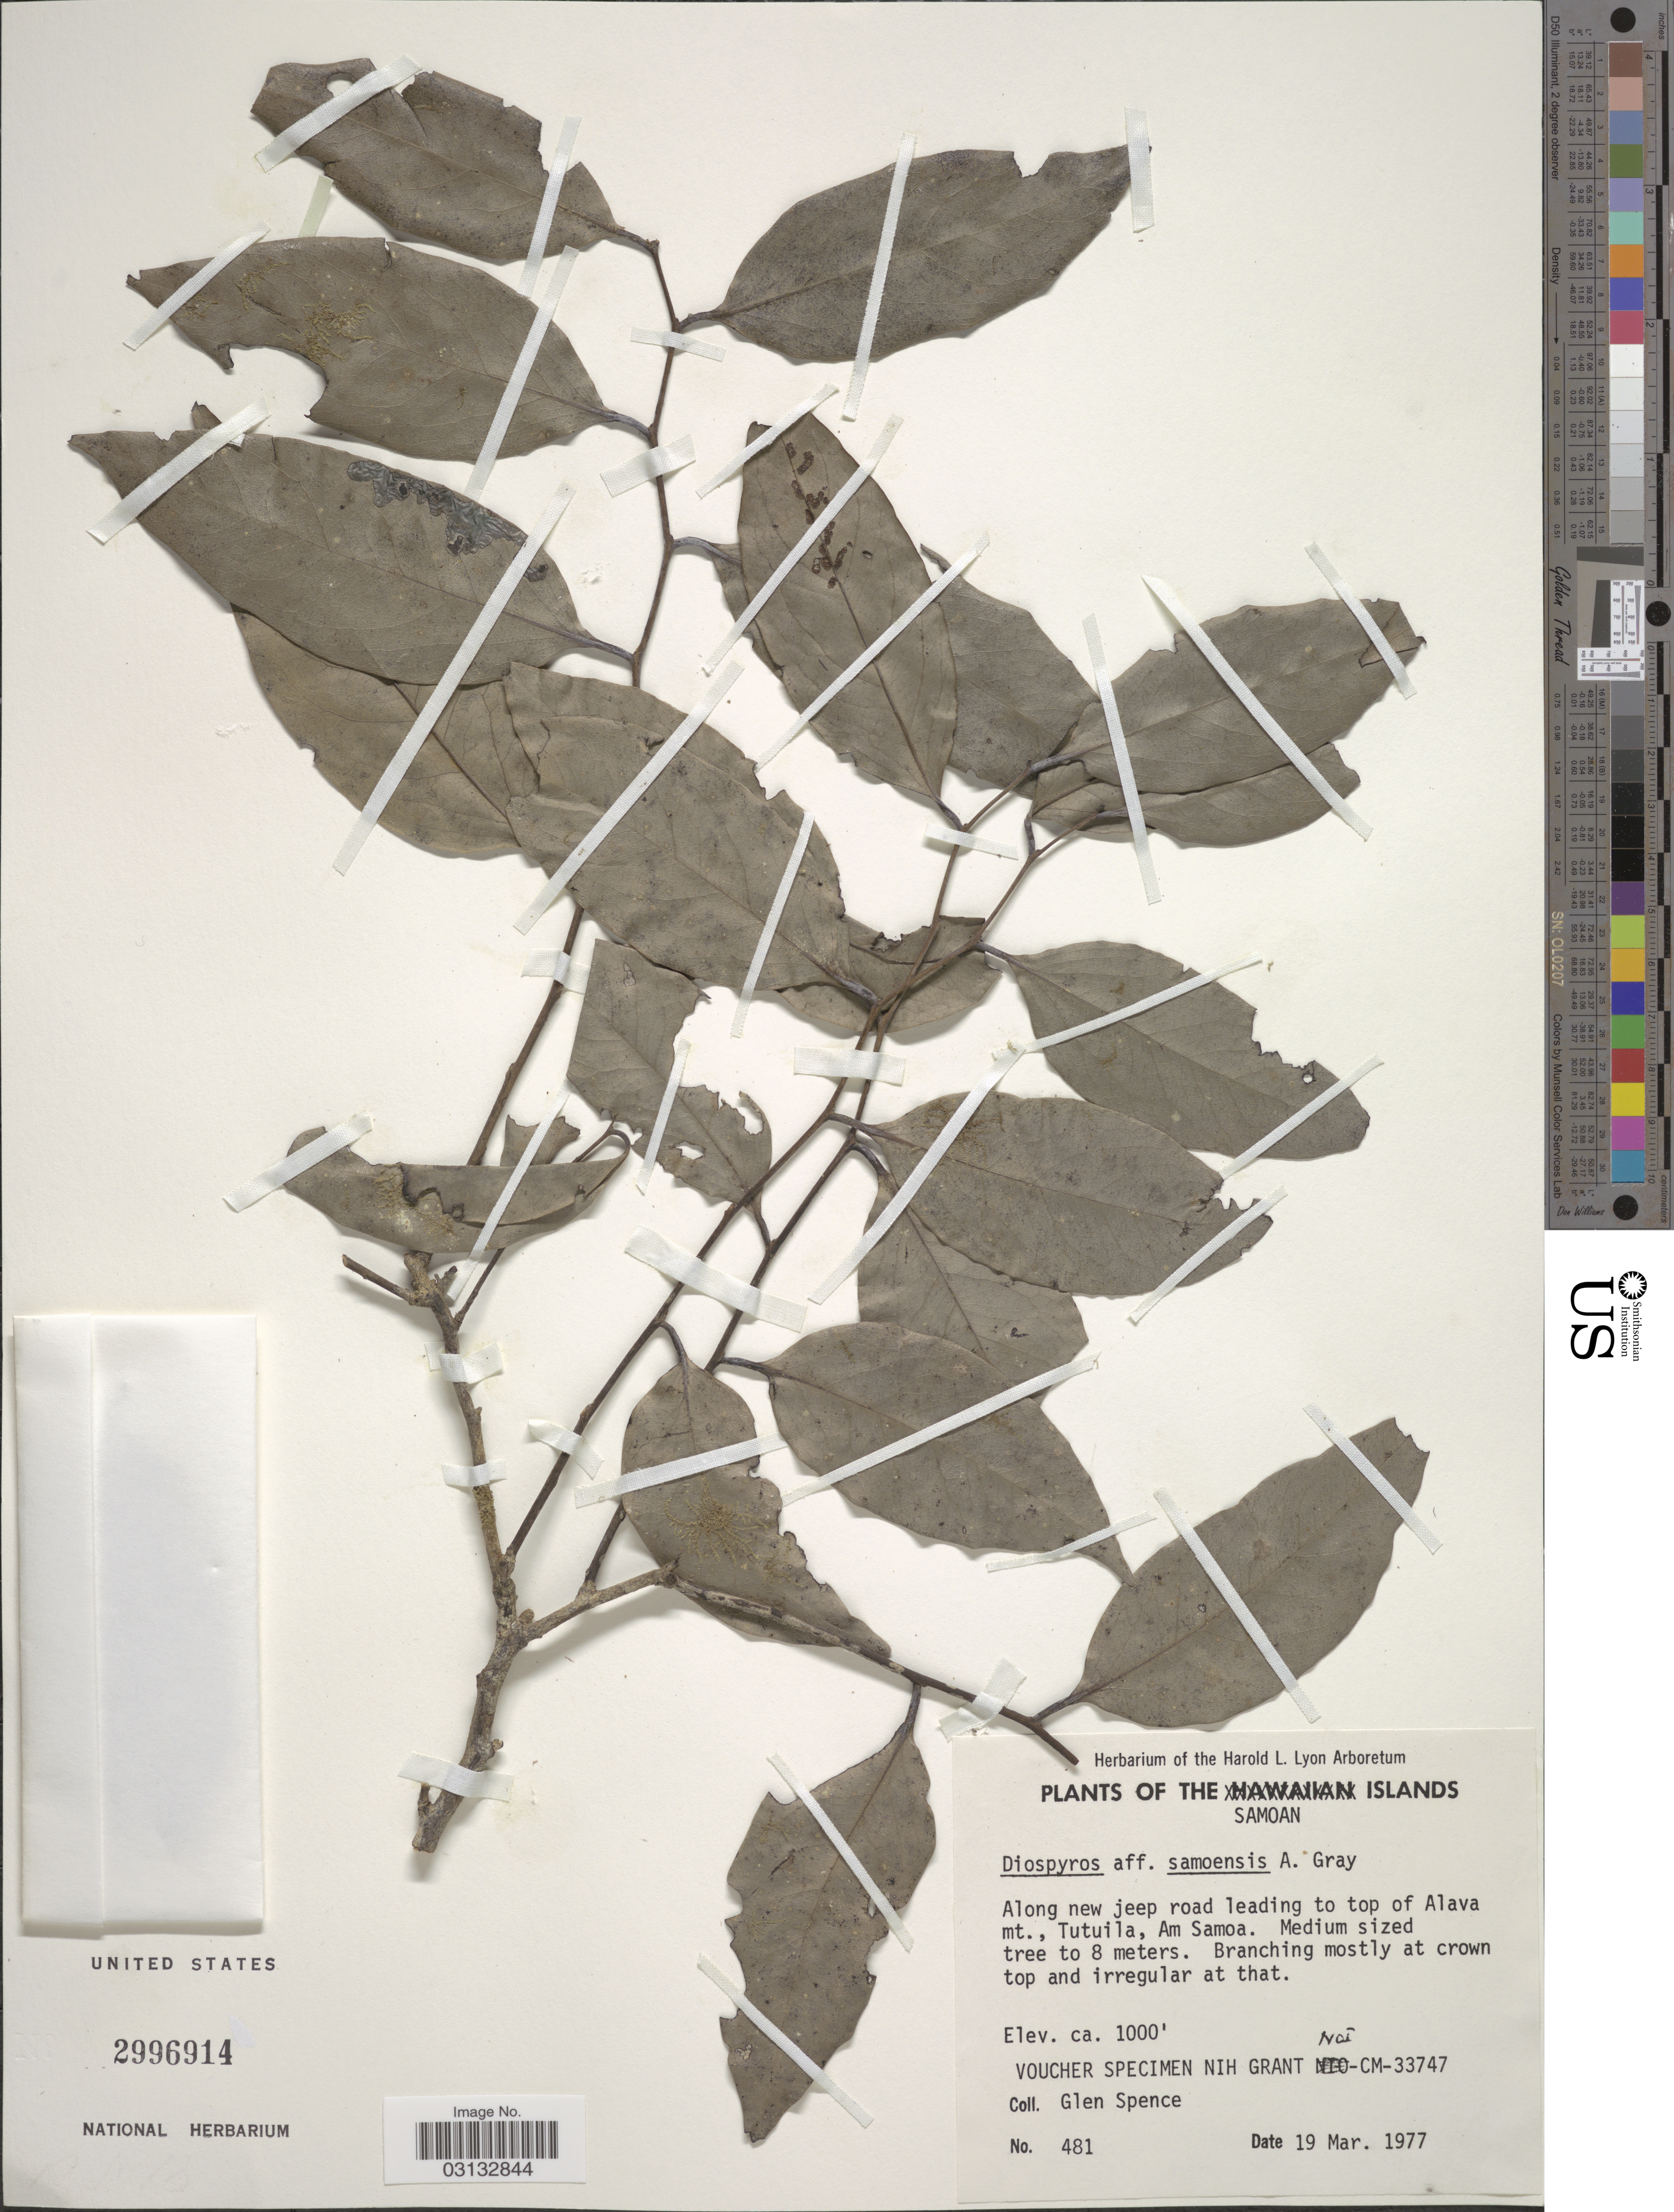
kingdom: Plantae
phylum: Tracheophyta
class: Magnoliopsida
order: Ericales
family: Ebenaceae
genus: Diospyros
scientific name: Diospyros samoensis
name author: A. Gray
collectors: G. Spence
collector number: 481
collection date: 1977-03-19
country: American Samoa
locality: The Samoan Islands, Along new jeep road leading to top of Alava mt., Tutuila, Am. Samoa.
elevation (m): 305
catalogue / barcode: US 2996914